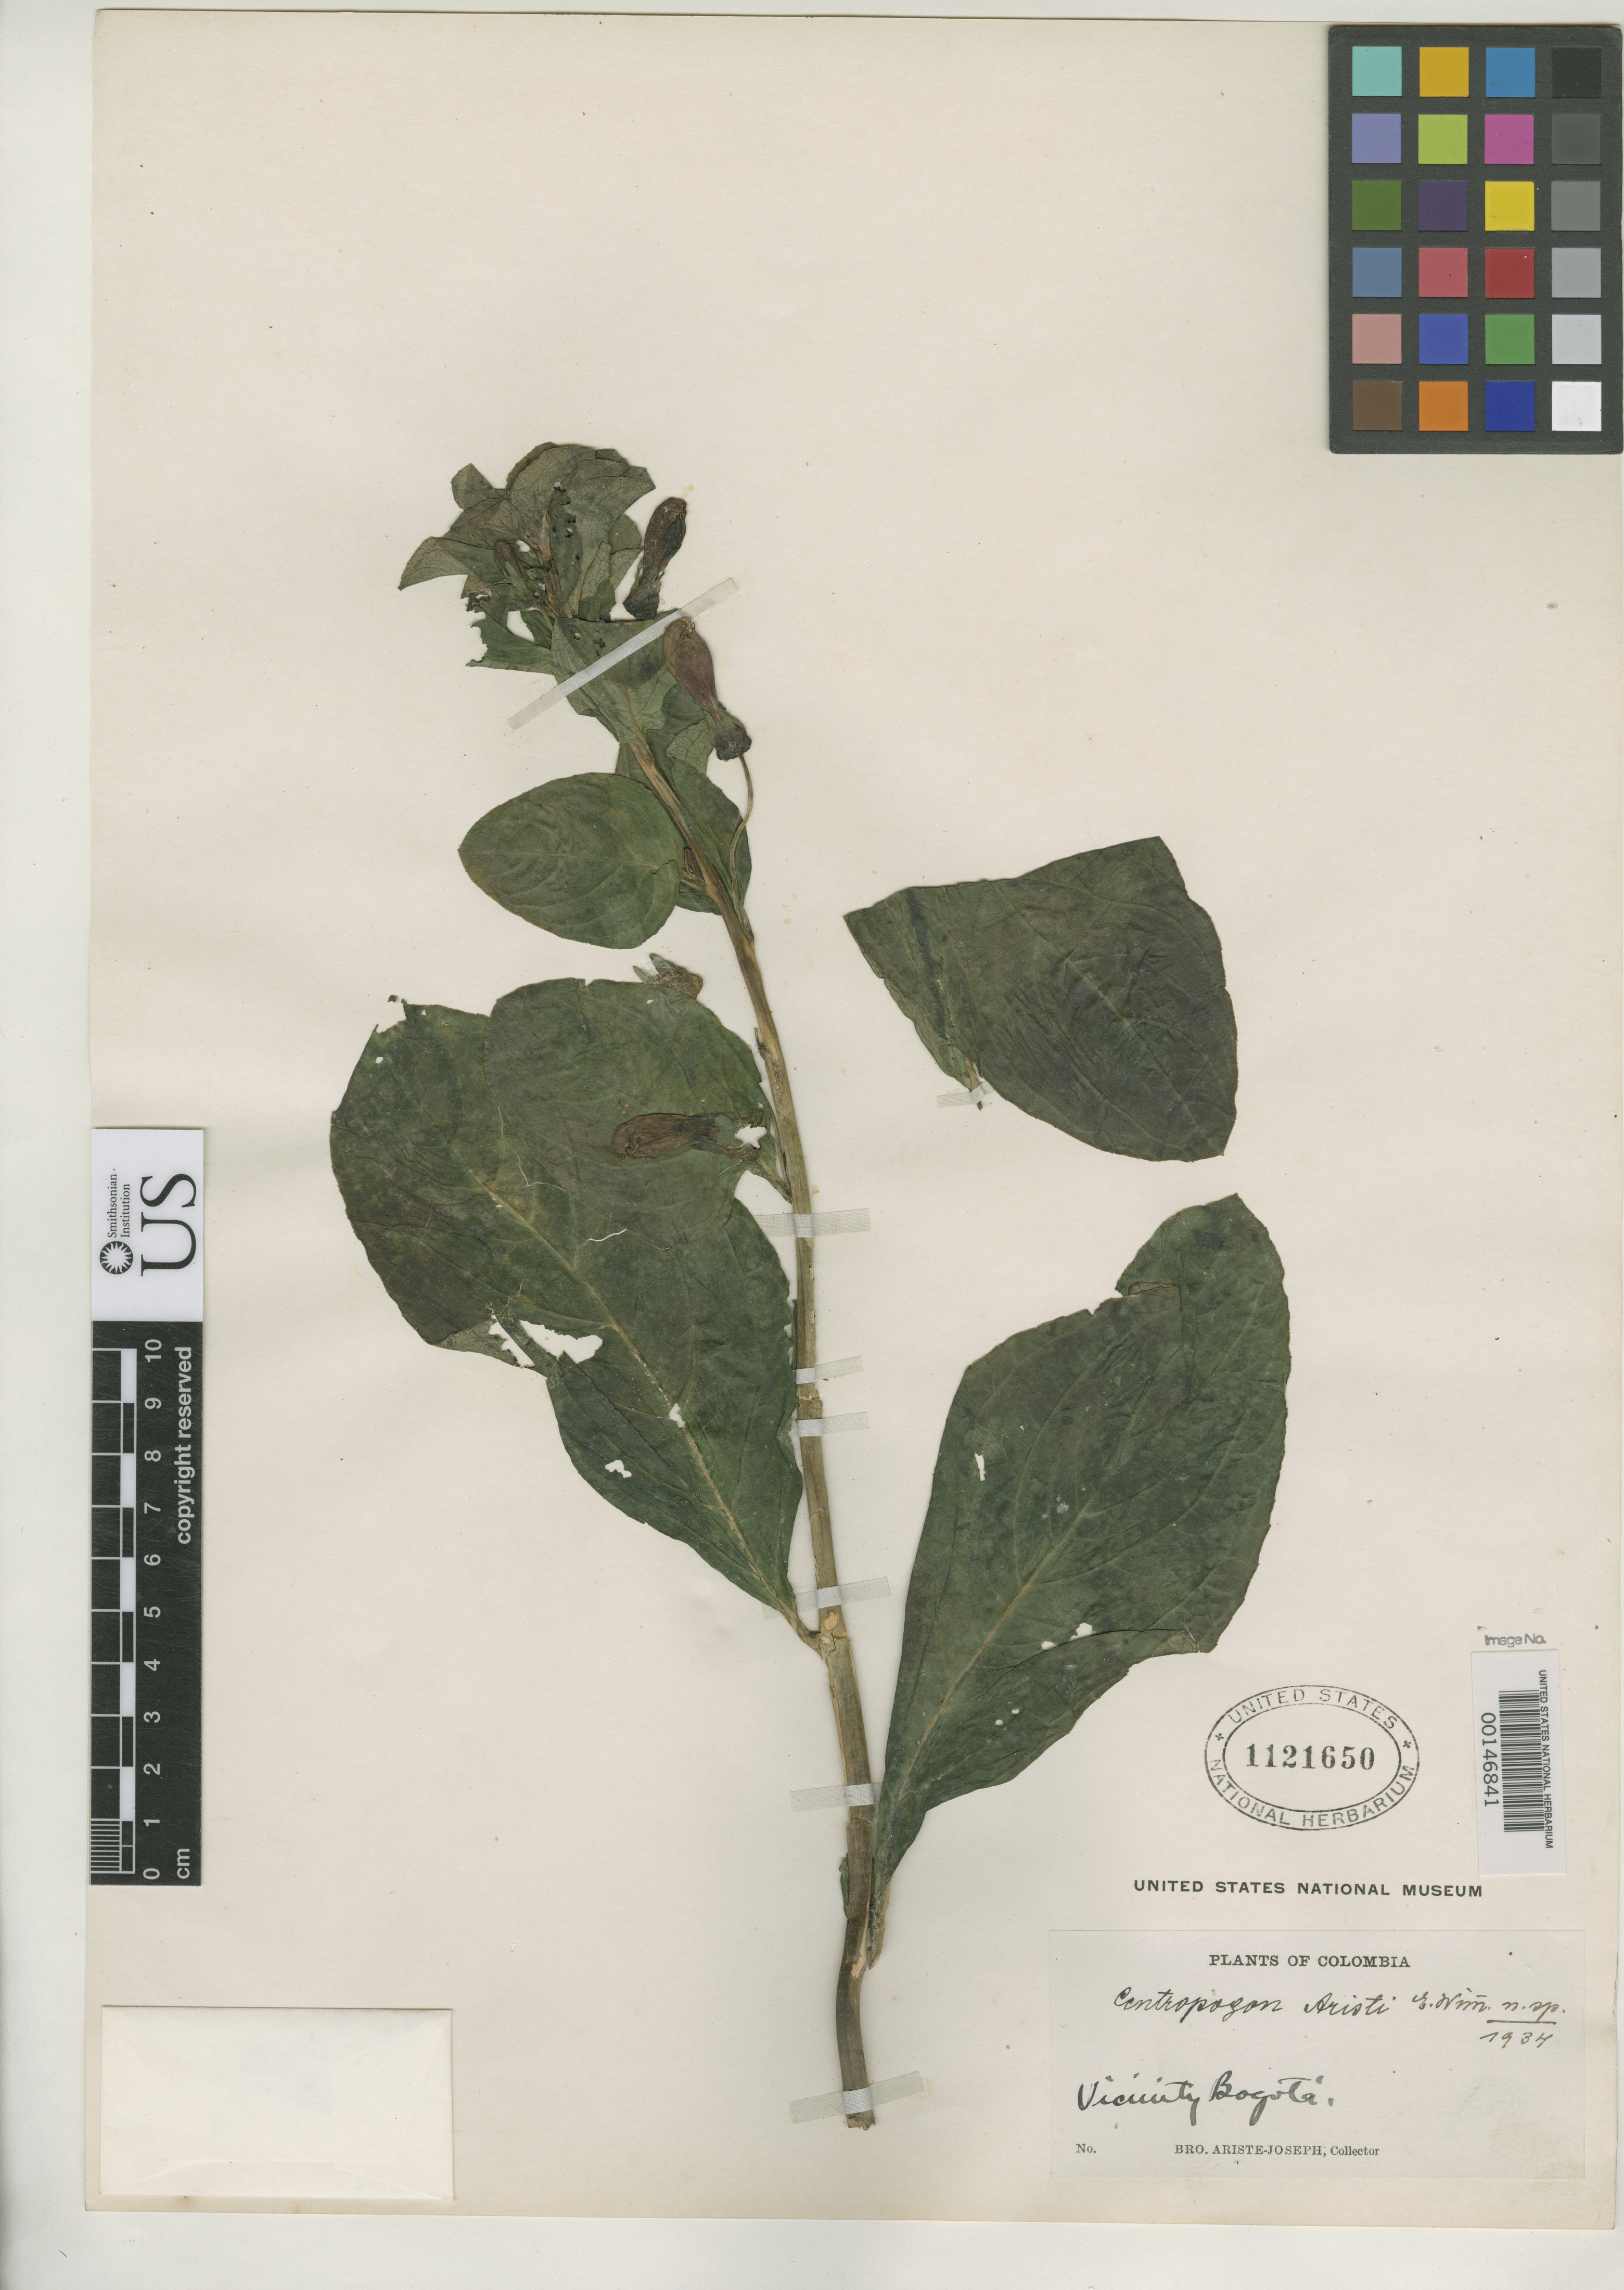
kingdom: Plantae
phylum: Tracheophyta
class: Magnoliopsida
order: Asterales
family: Campanulaceae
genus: Centropogon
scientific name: Centropogon aristi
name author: E. Wimm.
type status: Holotype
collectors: Bro. Ariste-Joseph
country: Colombia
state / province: Cundinamarca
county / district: Bogota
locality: Vicinity Bogota.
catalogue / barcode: US 1121650